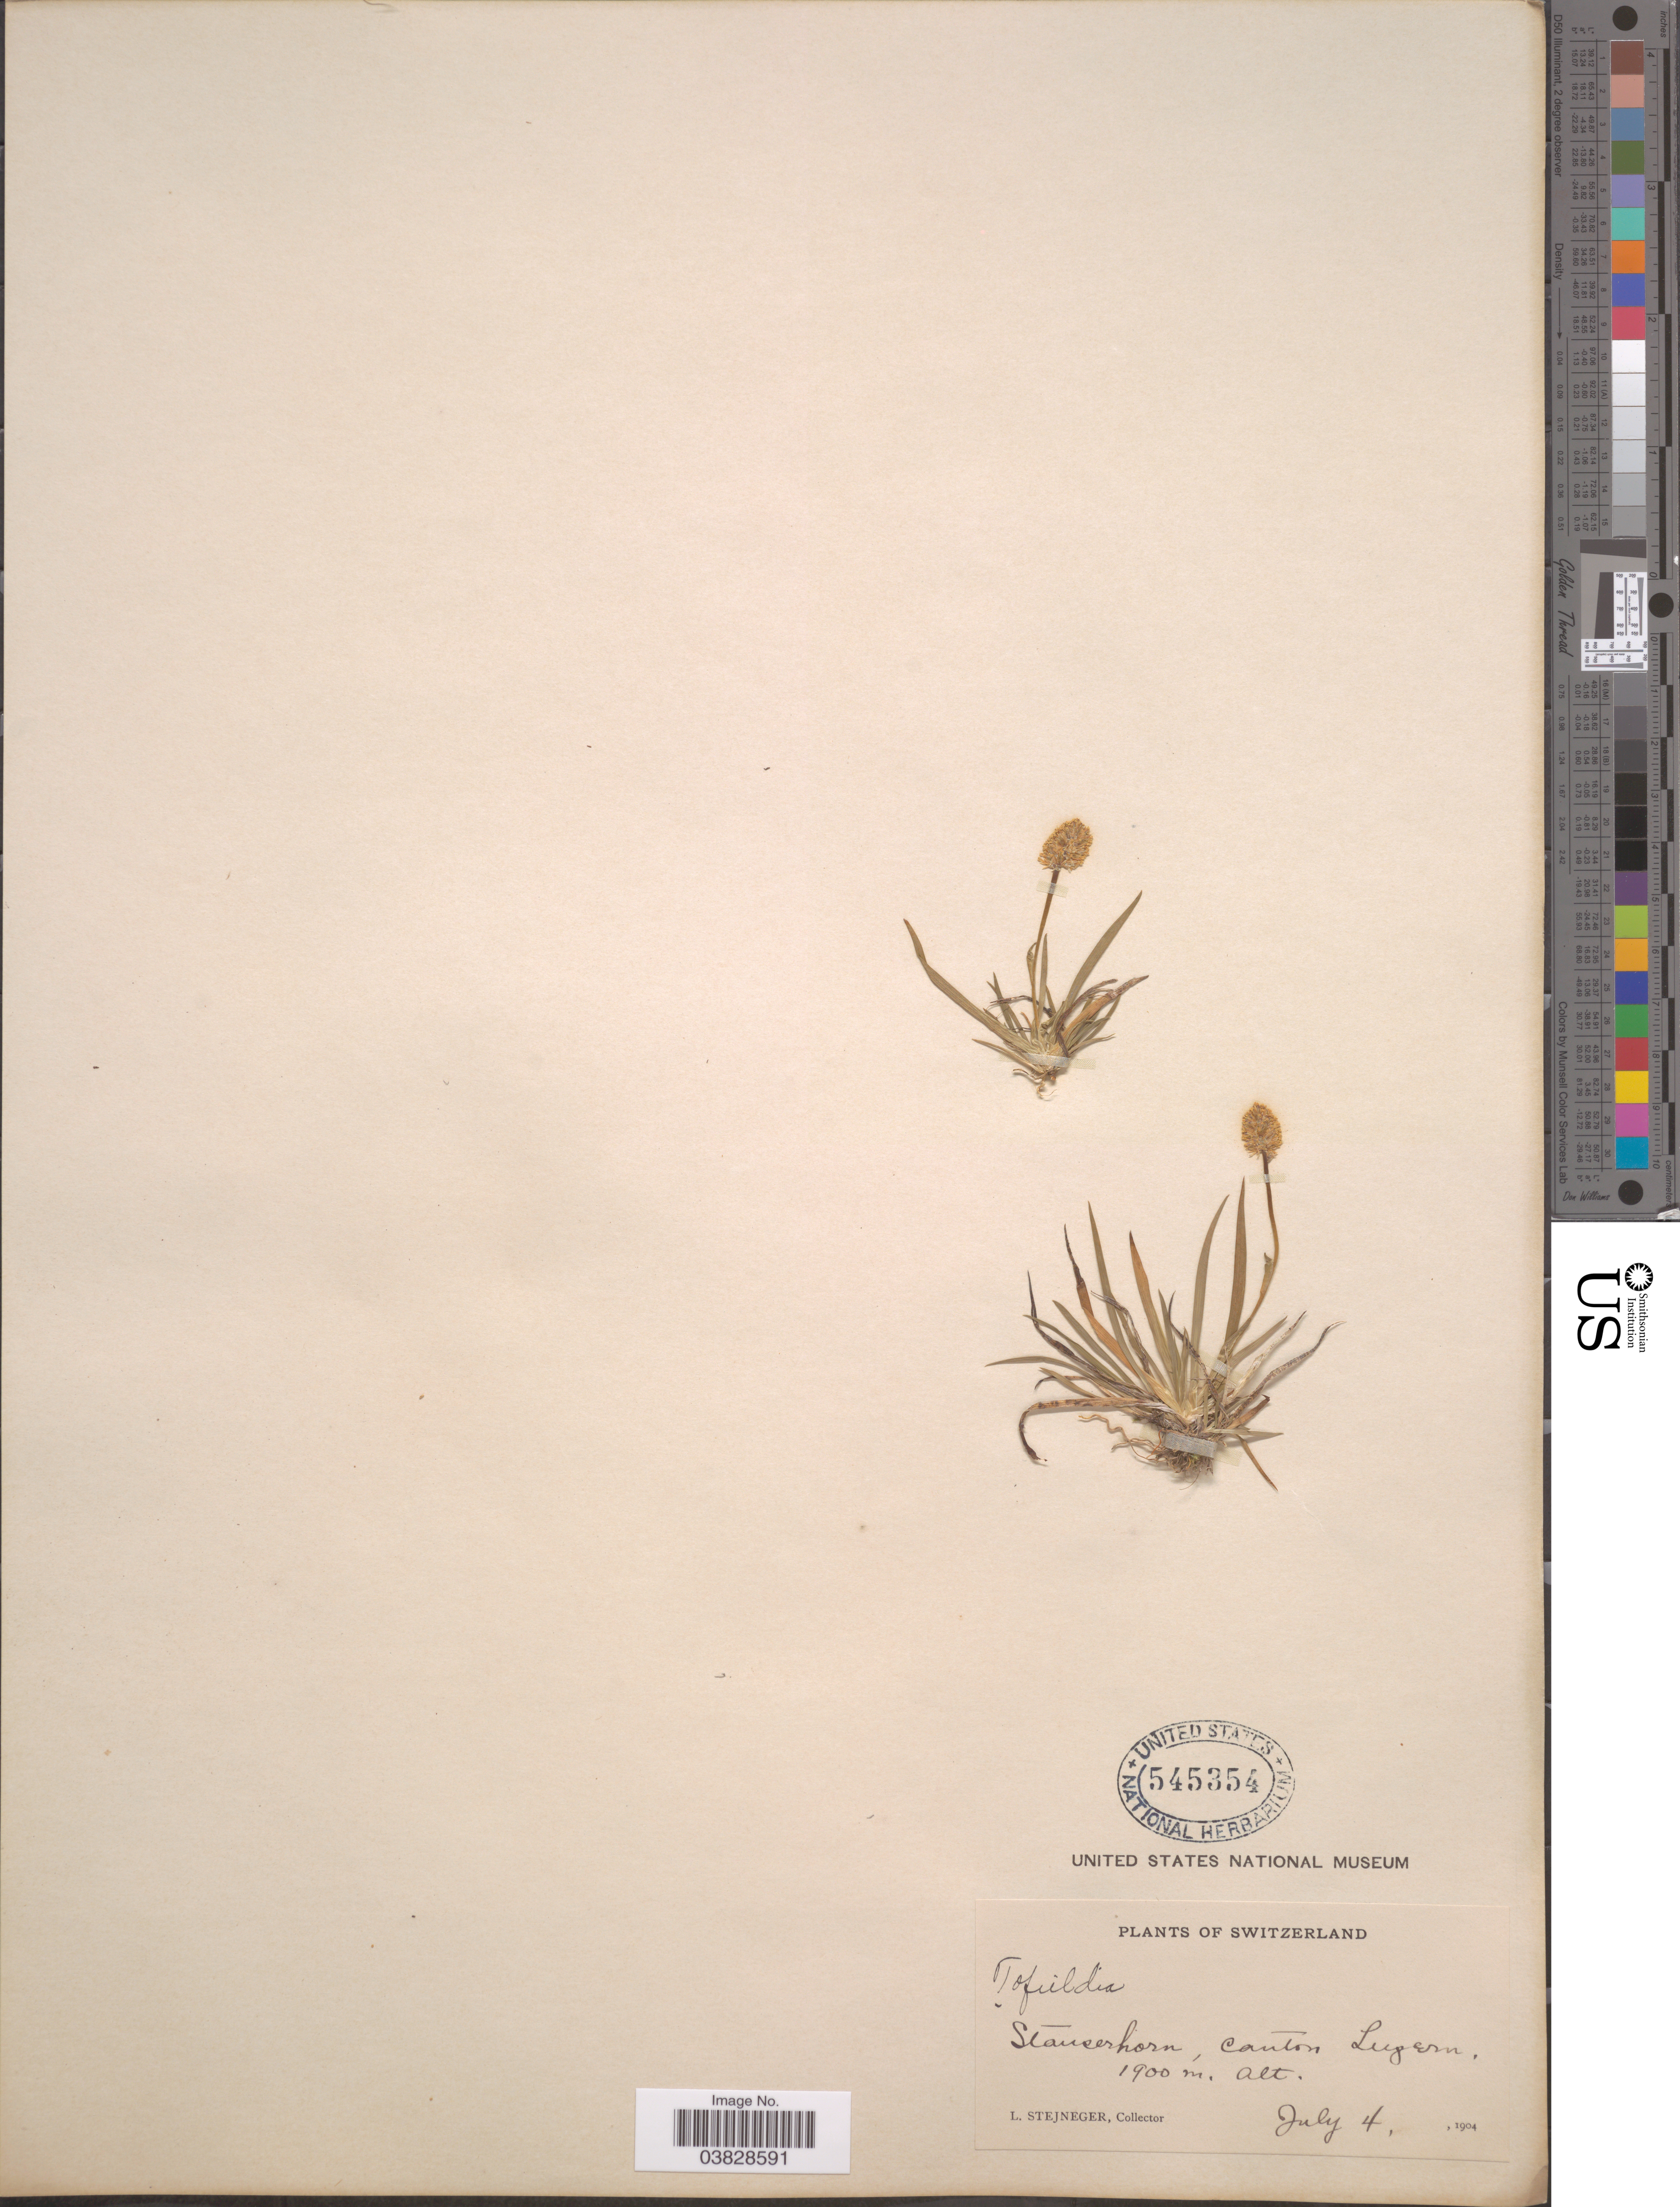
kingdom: Plantae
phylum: Tracheophyta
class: Liliopsida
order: Alismatales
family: Tofieldiaceae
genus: Tofieldia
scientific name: Tofieldia sp.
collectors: L. Stejneger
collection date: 1904-07-04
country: Switzerland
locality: Stanserhorn, Canton Luzern.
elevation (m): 1900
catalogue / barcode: US 545354